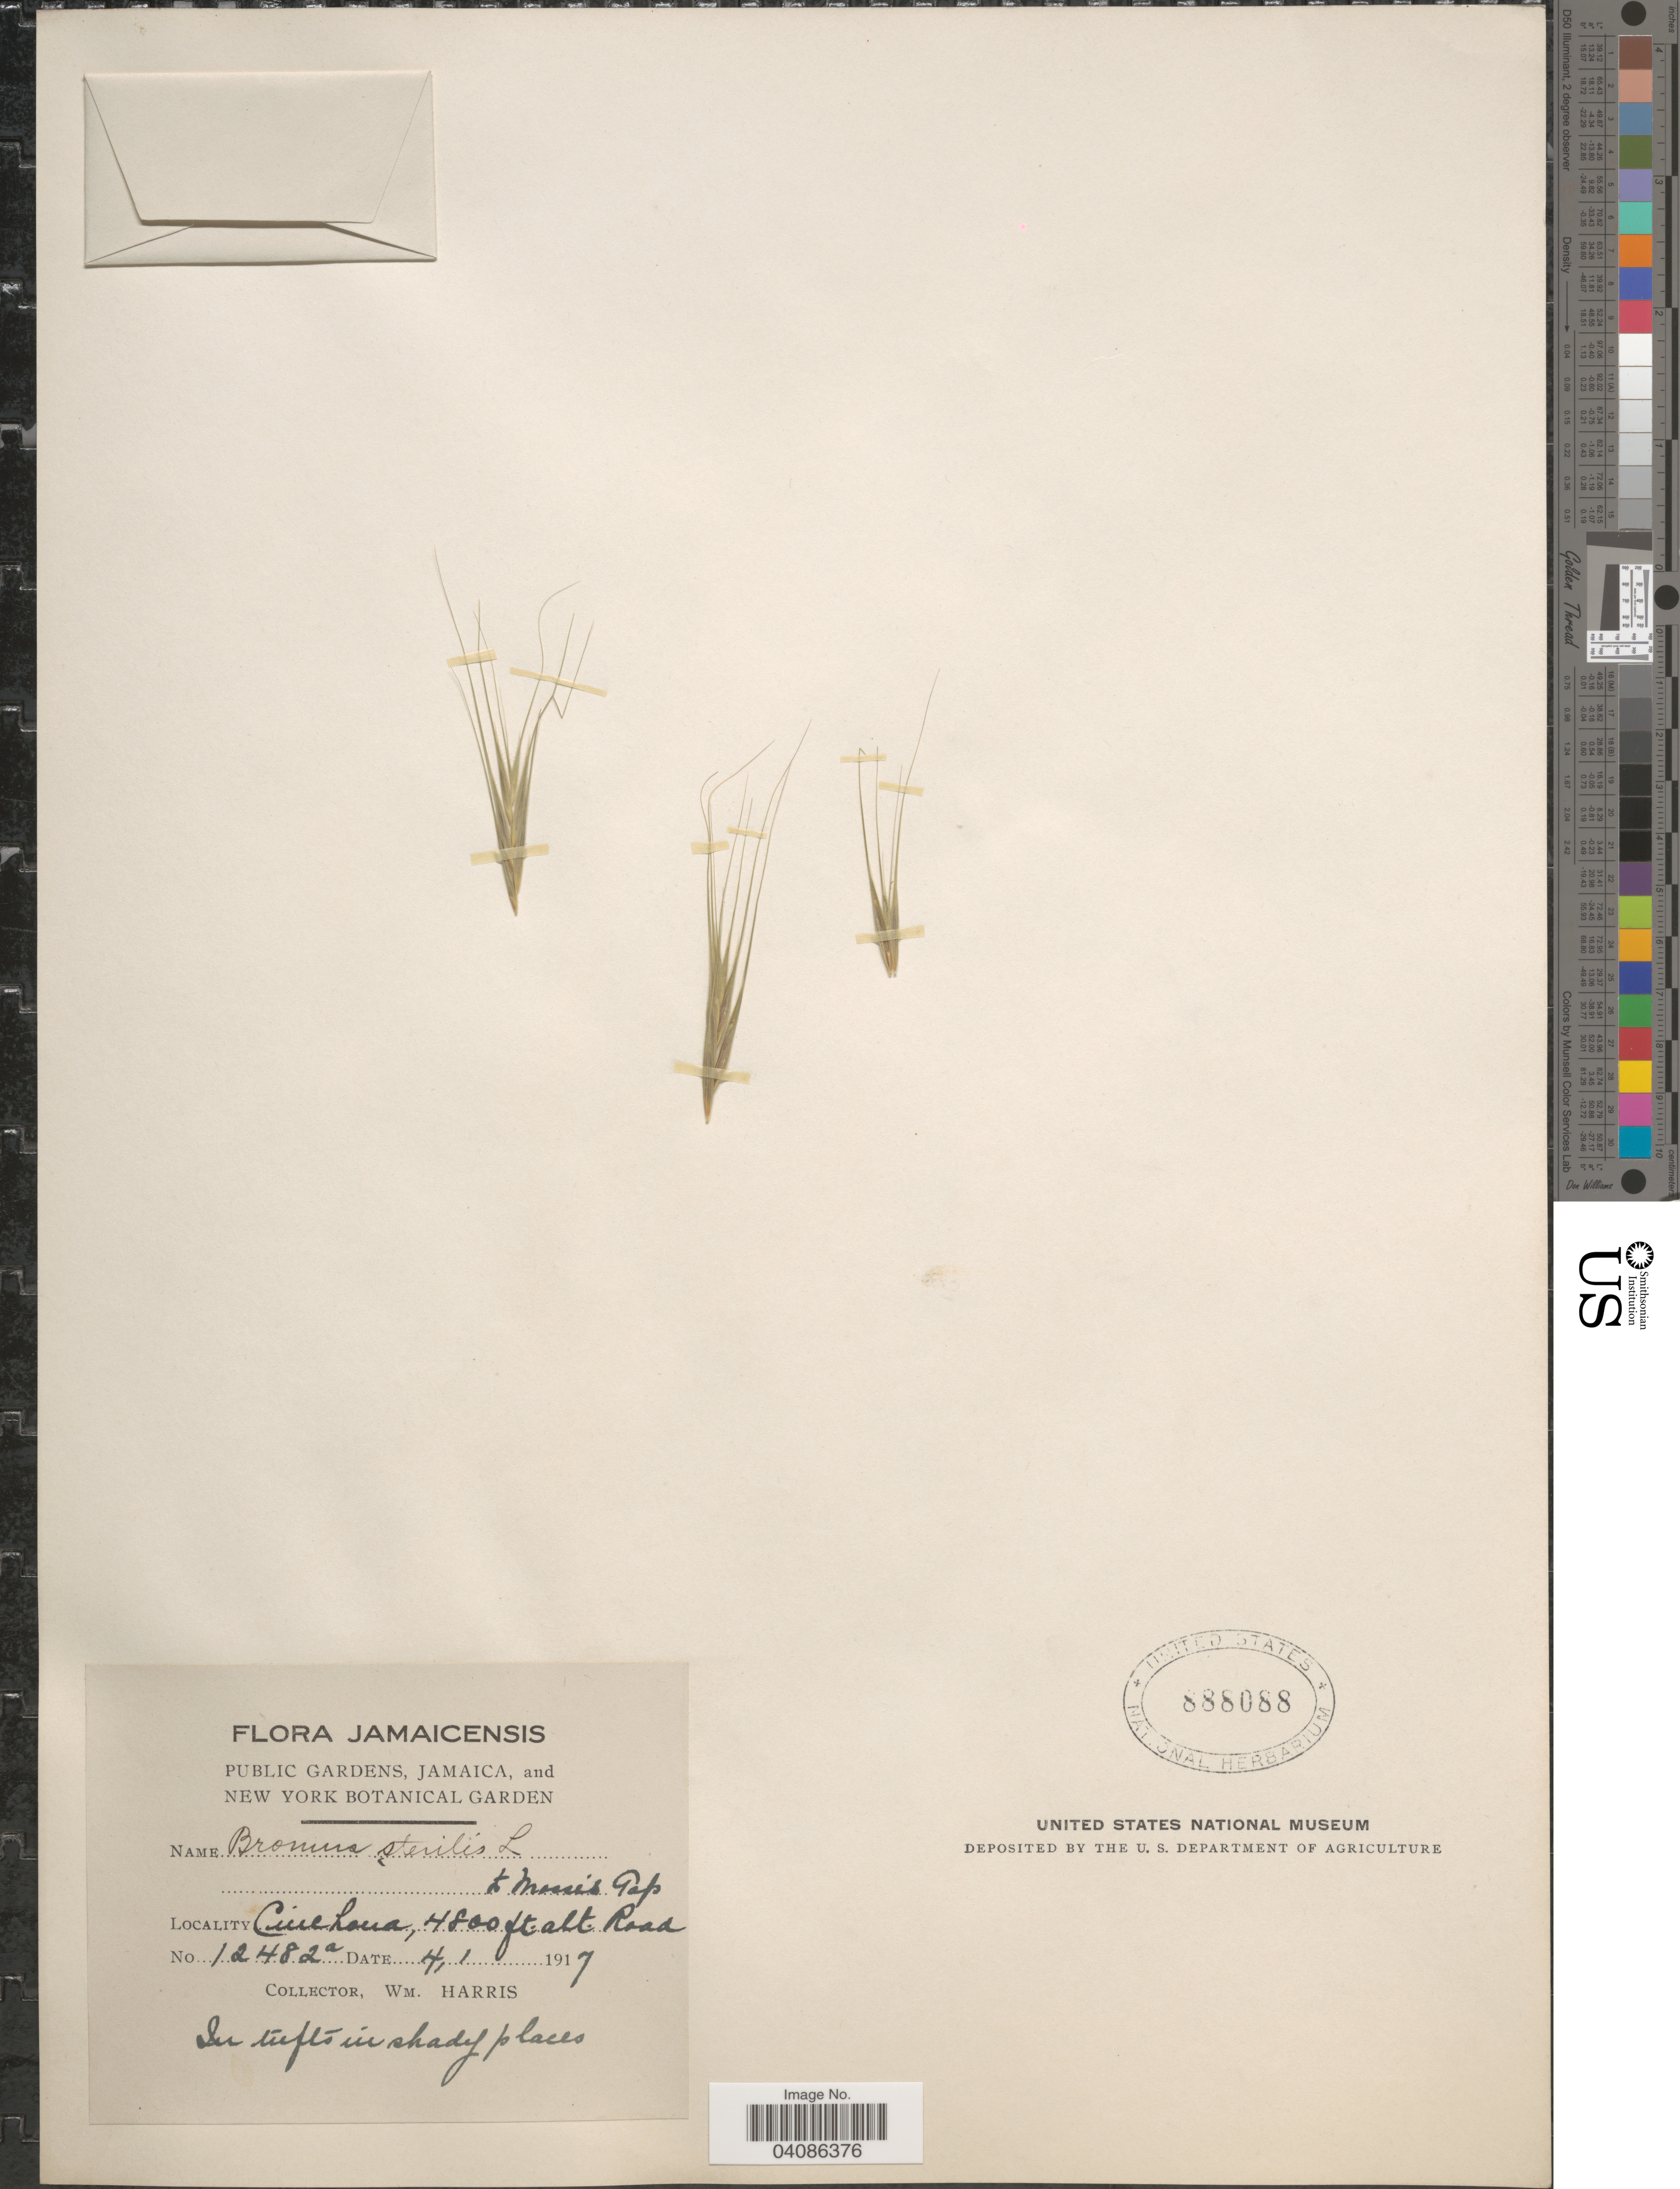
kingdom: Plantae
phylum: Tracheophyta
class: Liliopsida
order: Poales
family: Poaceae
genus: Bromus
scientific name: Bromus sterilis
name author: L.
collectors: W. H. Harris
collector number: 12482a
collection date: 1917-01-04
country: Jamaica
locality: Cinchona, to Mossi Gap Road.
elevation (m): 1463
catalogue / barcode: US 888088